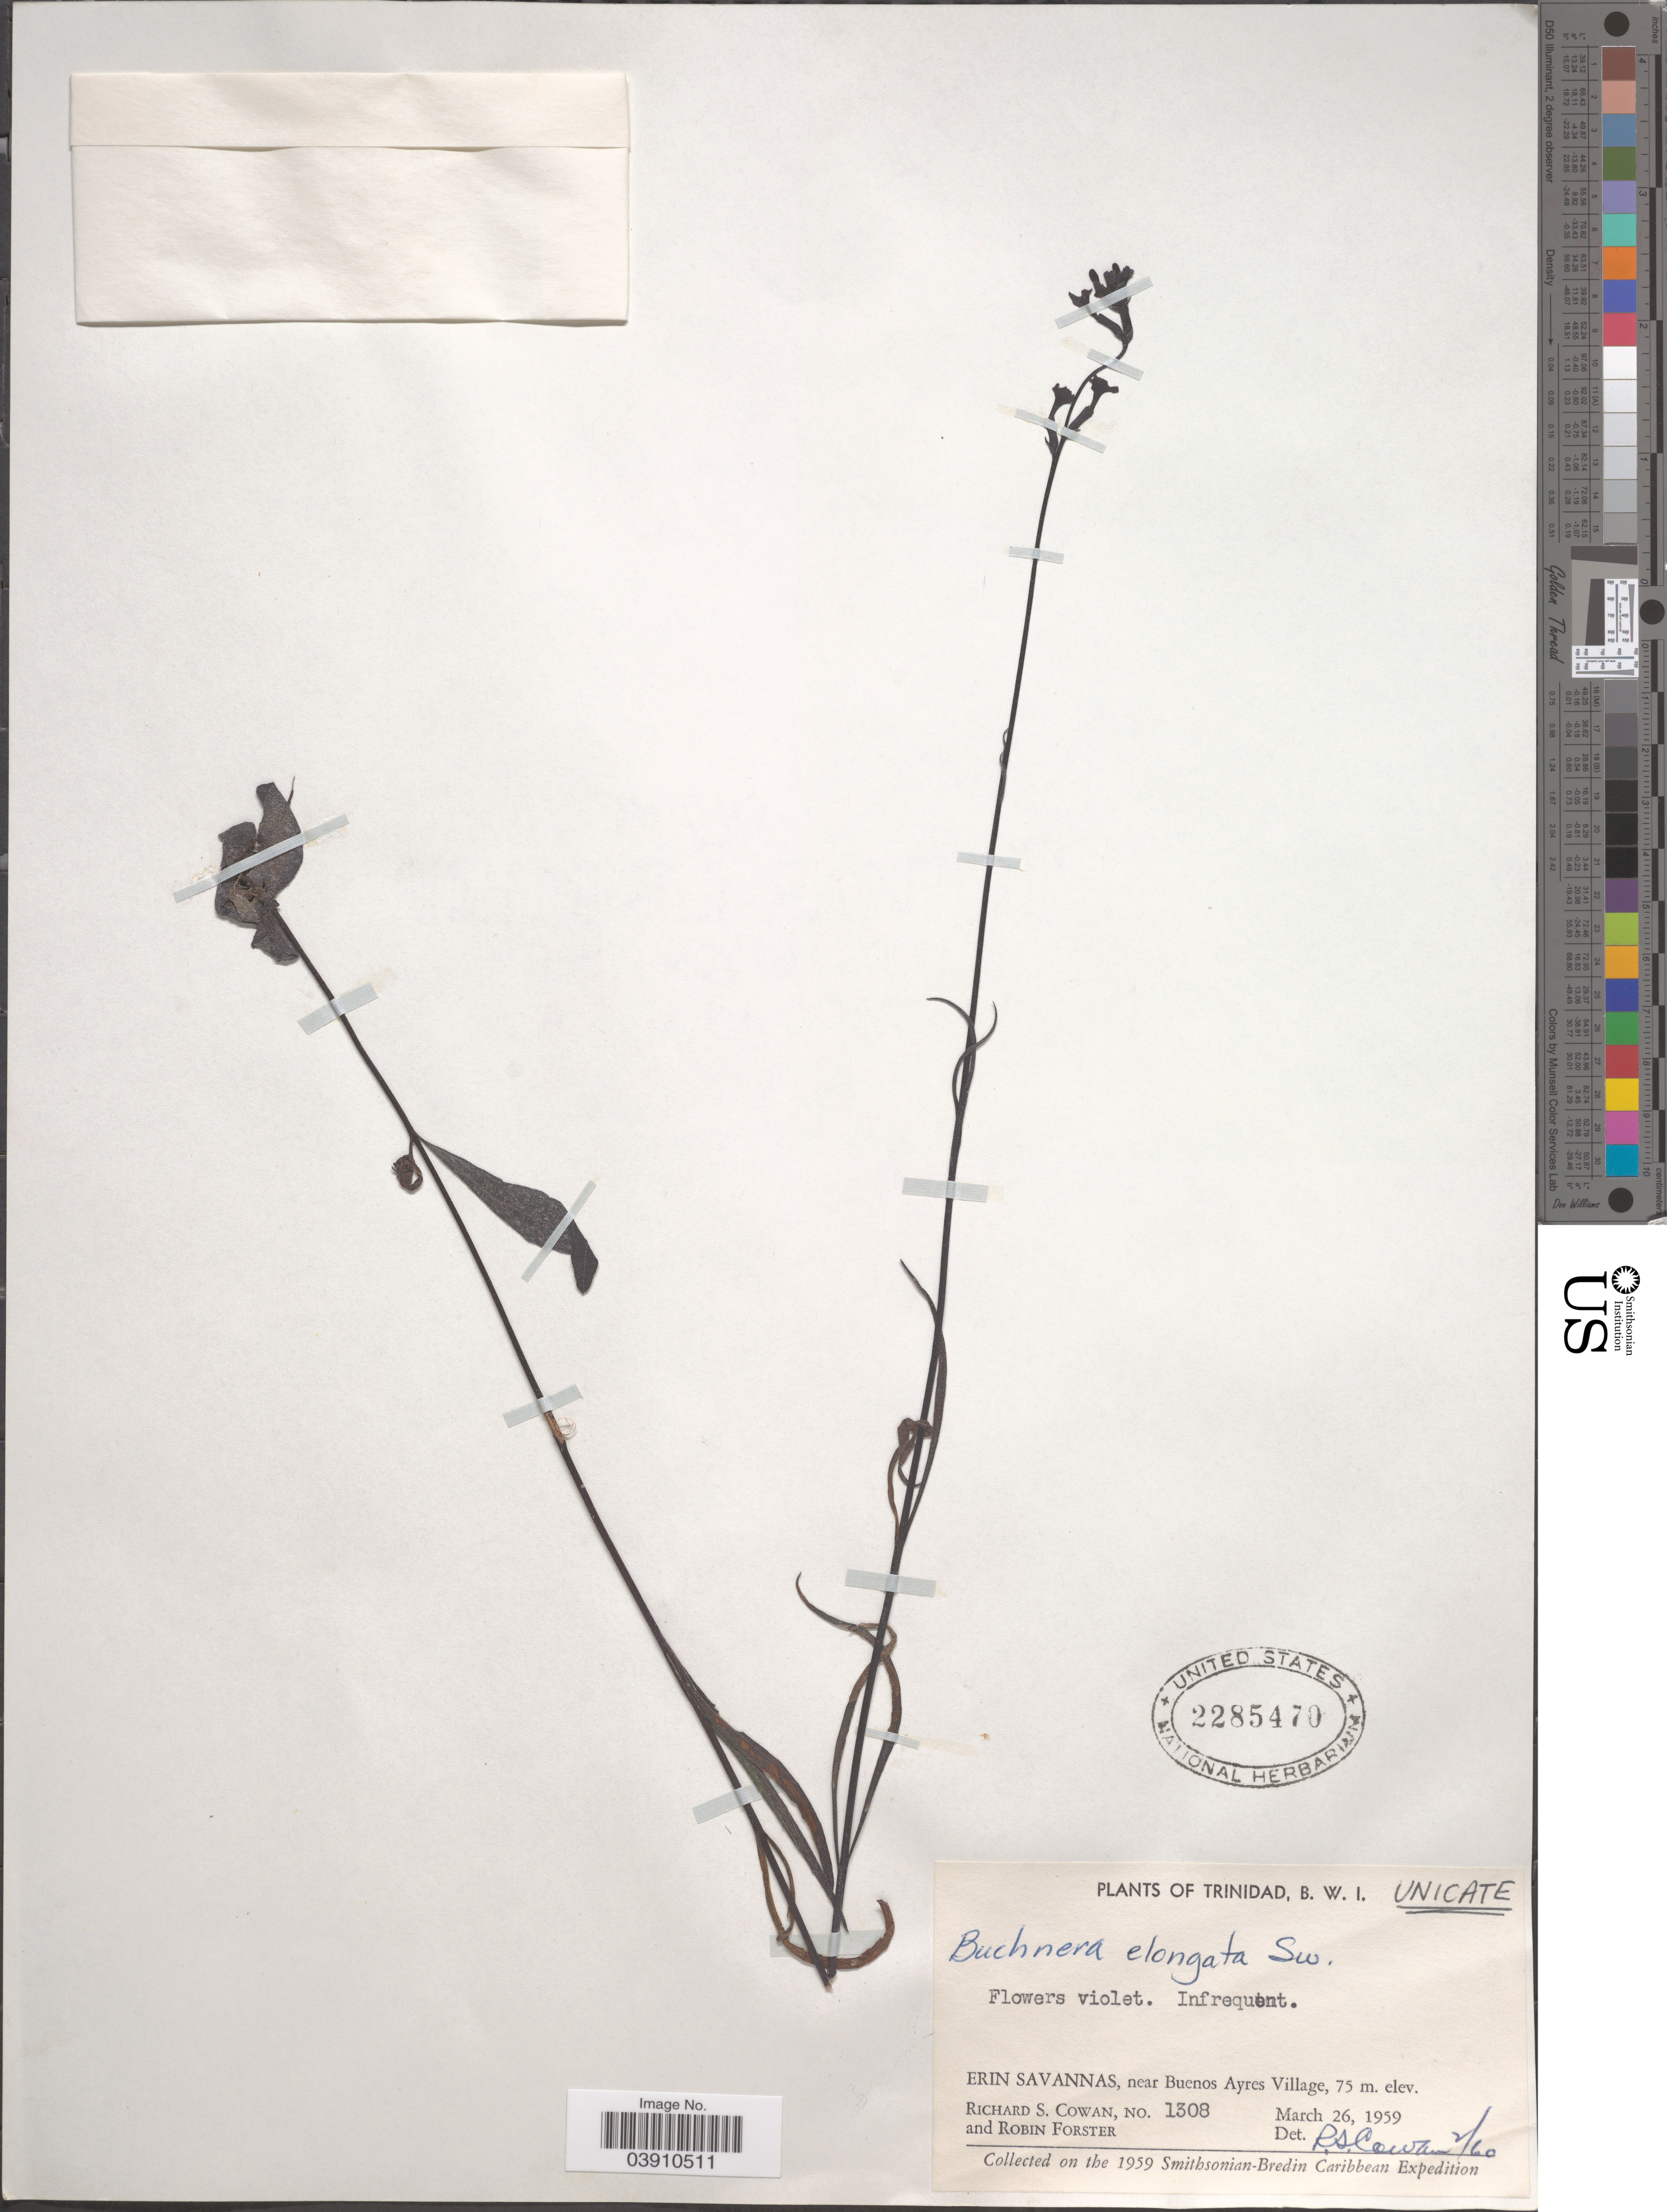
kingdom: Plantae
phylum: Tracheophyta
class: Magnoliopsida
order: Lamiales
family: Orobanchaceae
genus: Buchnera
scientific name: Buchnera elongata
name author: Sw.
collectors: R. S. Cowan & R. Forster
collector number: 1308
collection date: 1959-03-26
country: Trinidad and Tobago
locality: Trinidad, B. W. I. Erin Savannas, near Buenos Ayres Village.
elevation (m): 75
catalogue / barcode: US 2285470